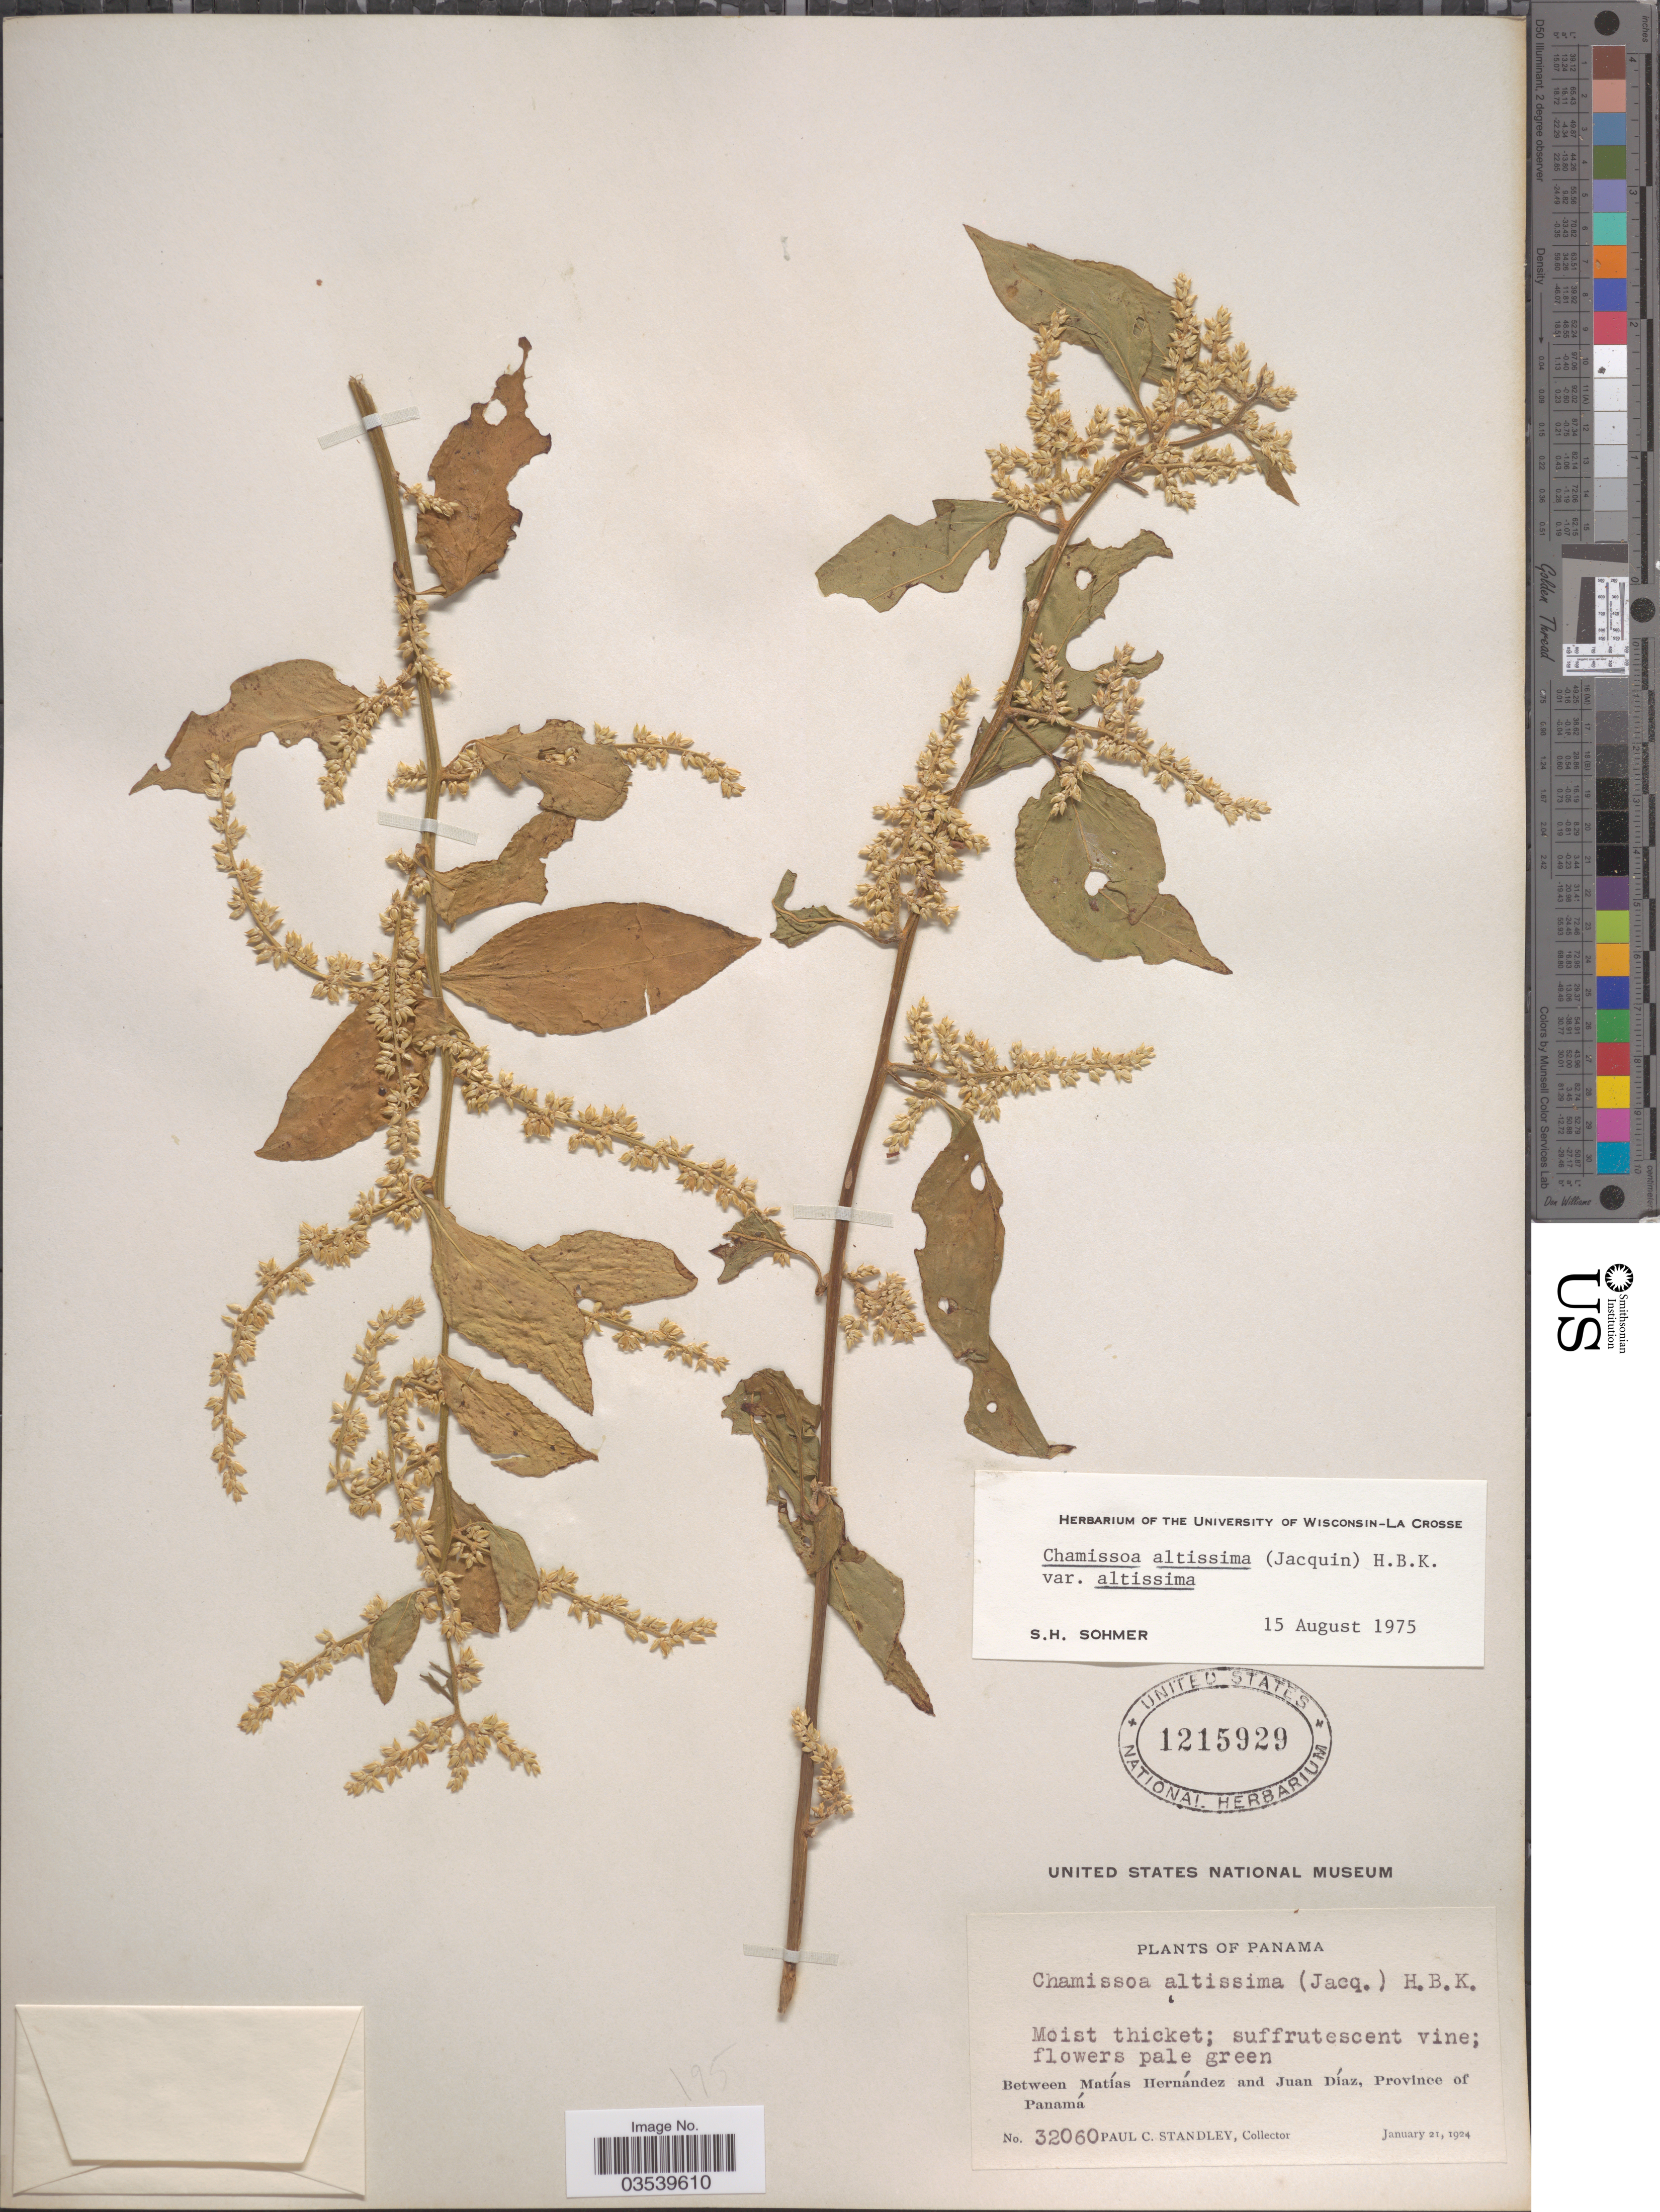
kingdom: Plantae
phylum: Tracheophyta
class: Magnoliopsida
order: Caryophyllales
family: Amaranthaceae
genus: Chamissoa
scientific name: Chamissoa altissima var. altissima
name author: (Jacq.) Kunth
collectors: P. C. Standley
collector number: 32060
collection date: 1924-01-21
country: Panama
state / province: Panamá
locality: Between Matías Hernández and Juan Díaz.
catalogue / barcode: US 1215929